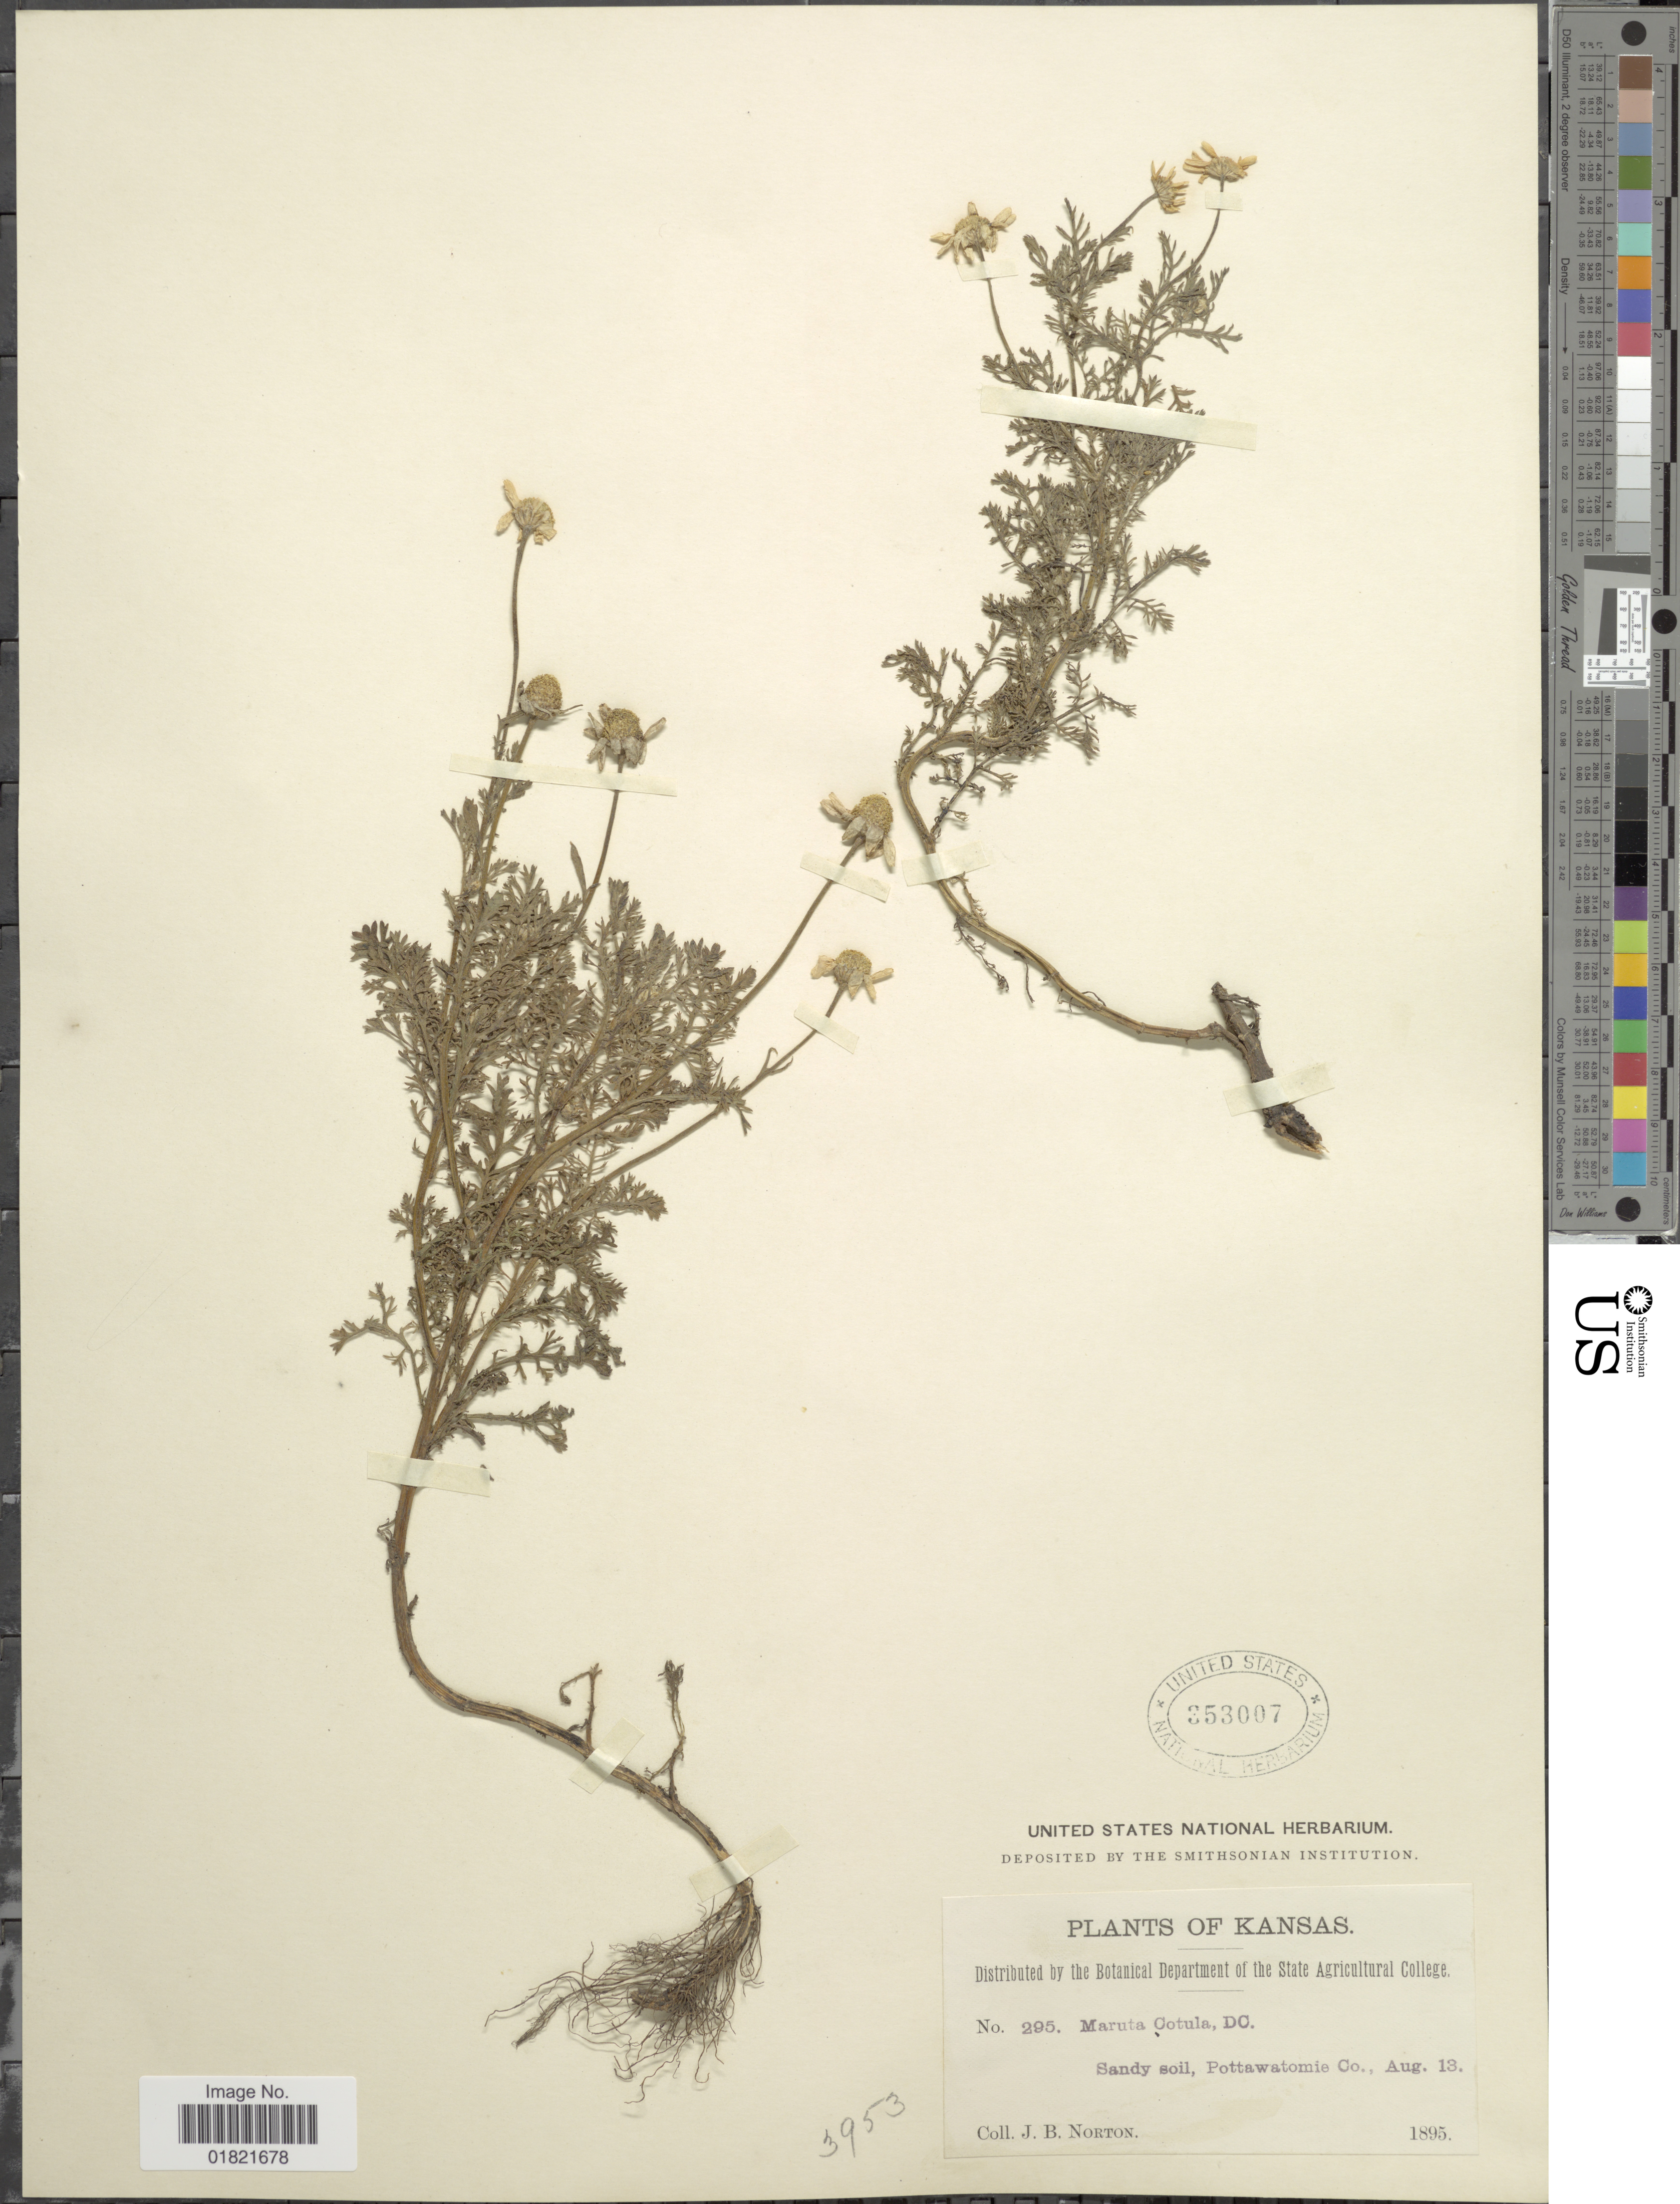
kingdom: Plantae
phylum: Tracheophyta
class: Magnoliopsida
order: Asterales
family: Asteraceae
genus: Anthemis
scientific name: Anthemis cotula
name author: L.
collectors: J. B. Norton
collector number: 295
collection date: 1895-08-13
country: United States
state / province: Kansas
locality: Pottawatomie Co.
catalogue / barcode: US 353007